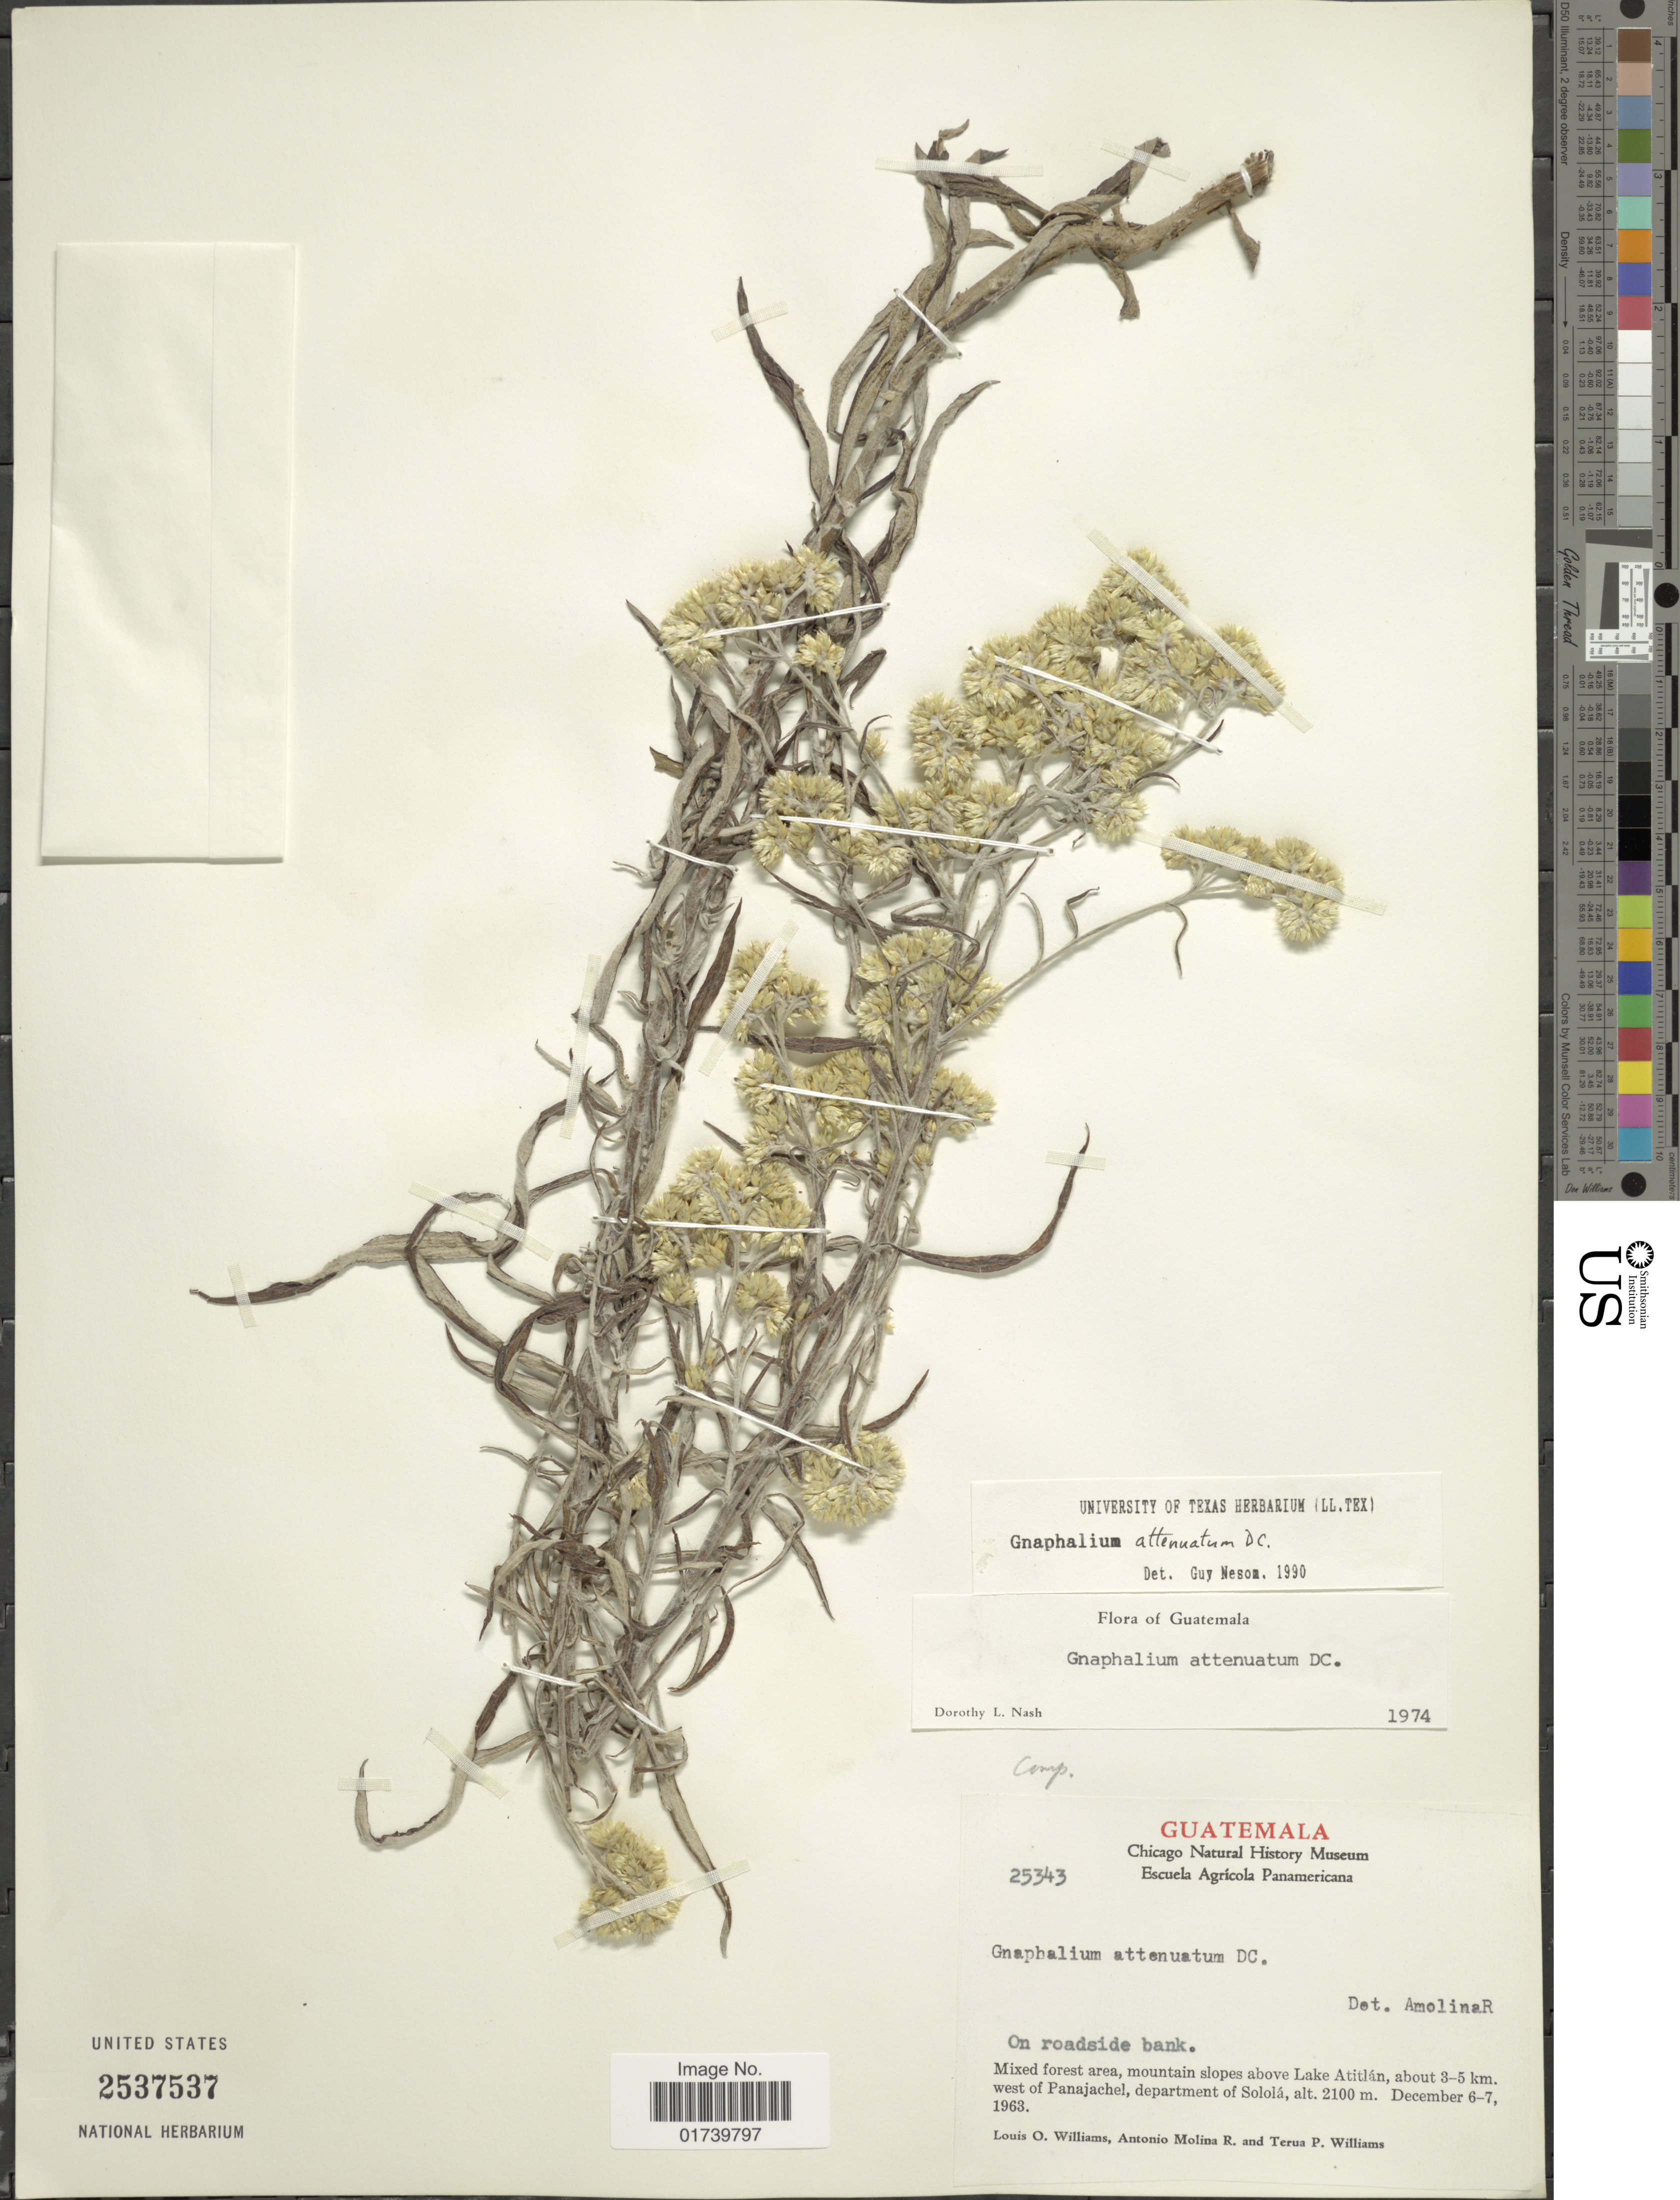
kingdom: Plantae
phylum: Tracheophyta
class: Magnoliopsida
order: Asterales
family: Asteraceae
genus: Pseudognaphalium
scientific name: Pseudognaphalium attenuatum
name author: (DC.) Anderb.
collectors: L. O. Williams, A. Molina R. & T. P. Williams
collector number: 25343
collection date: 1963-12-06/1963-12-07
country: Guatemala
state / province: Sololá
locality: Mountain slopes above Lake Atitlan, about 3-5 km west of Panajachel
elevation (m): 2100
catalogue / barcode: US 2537537